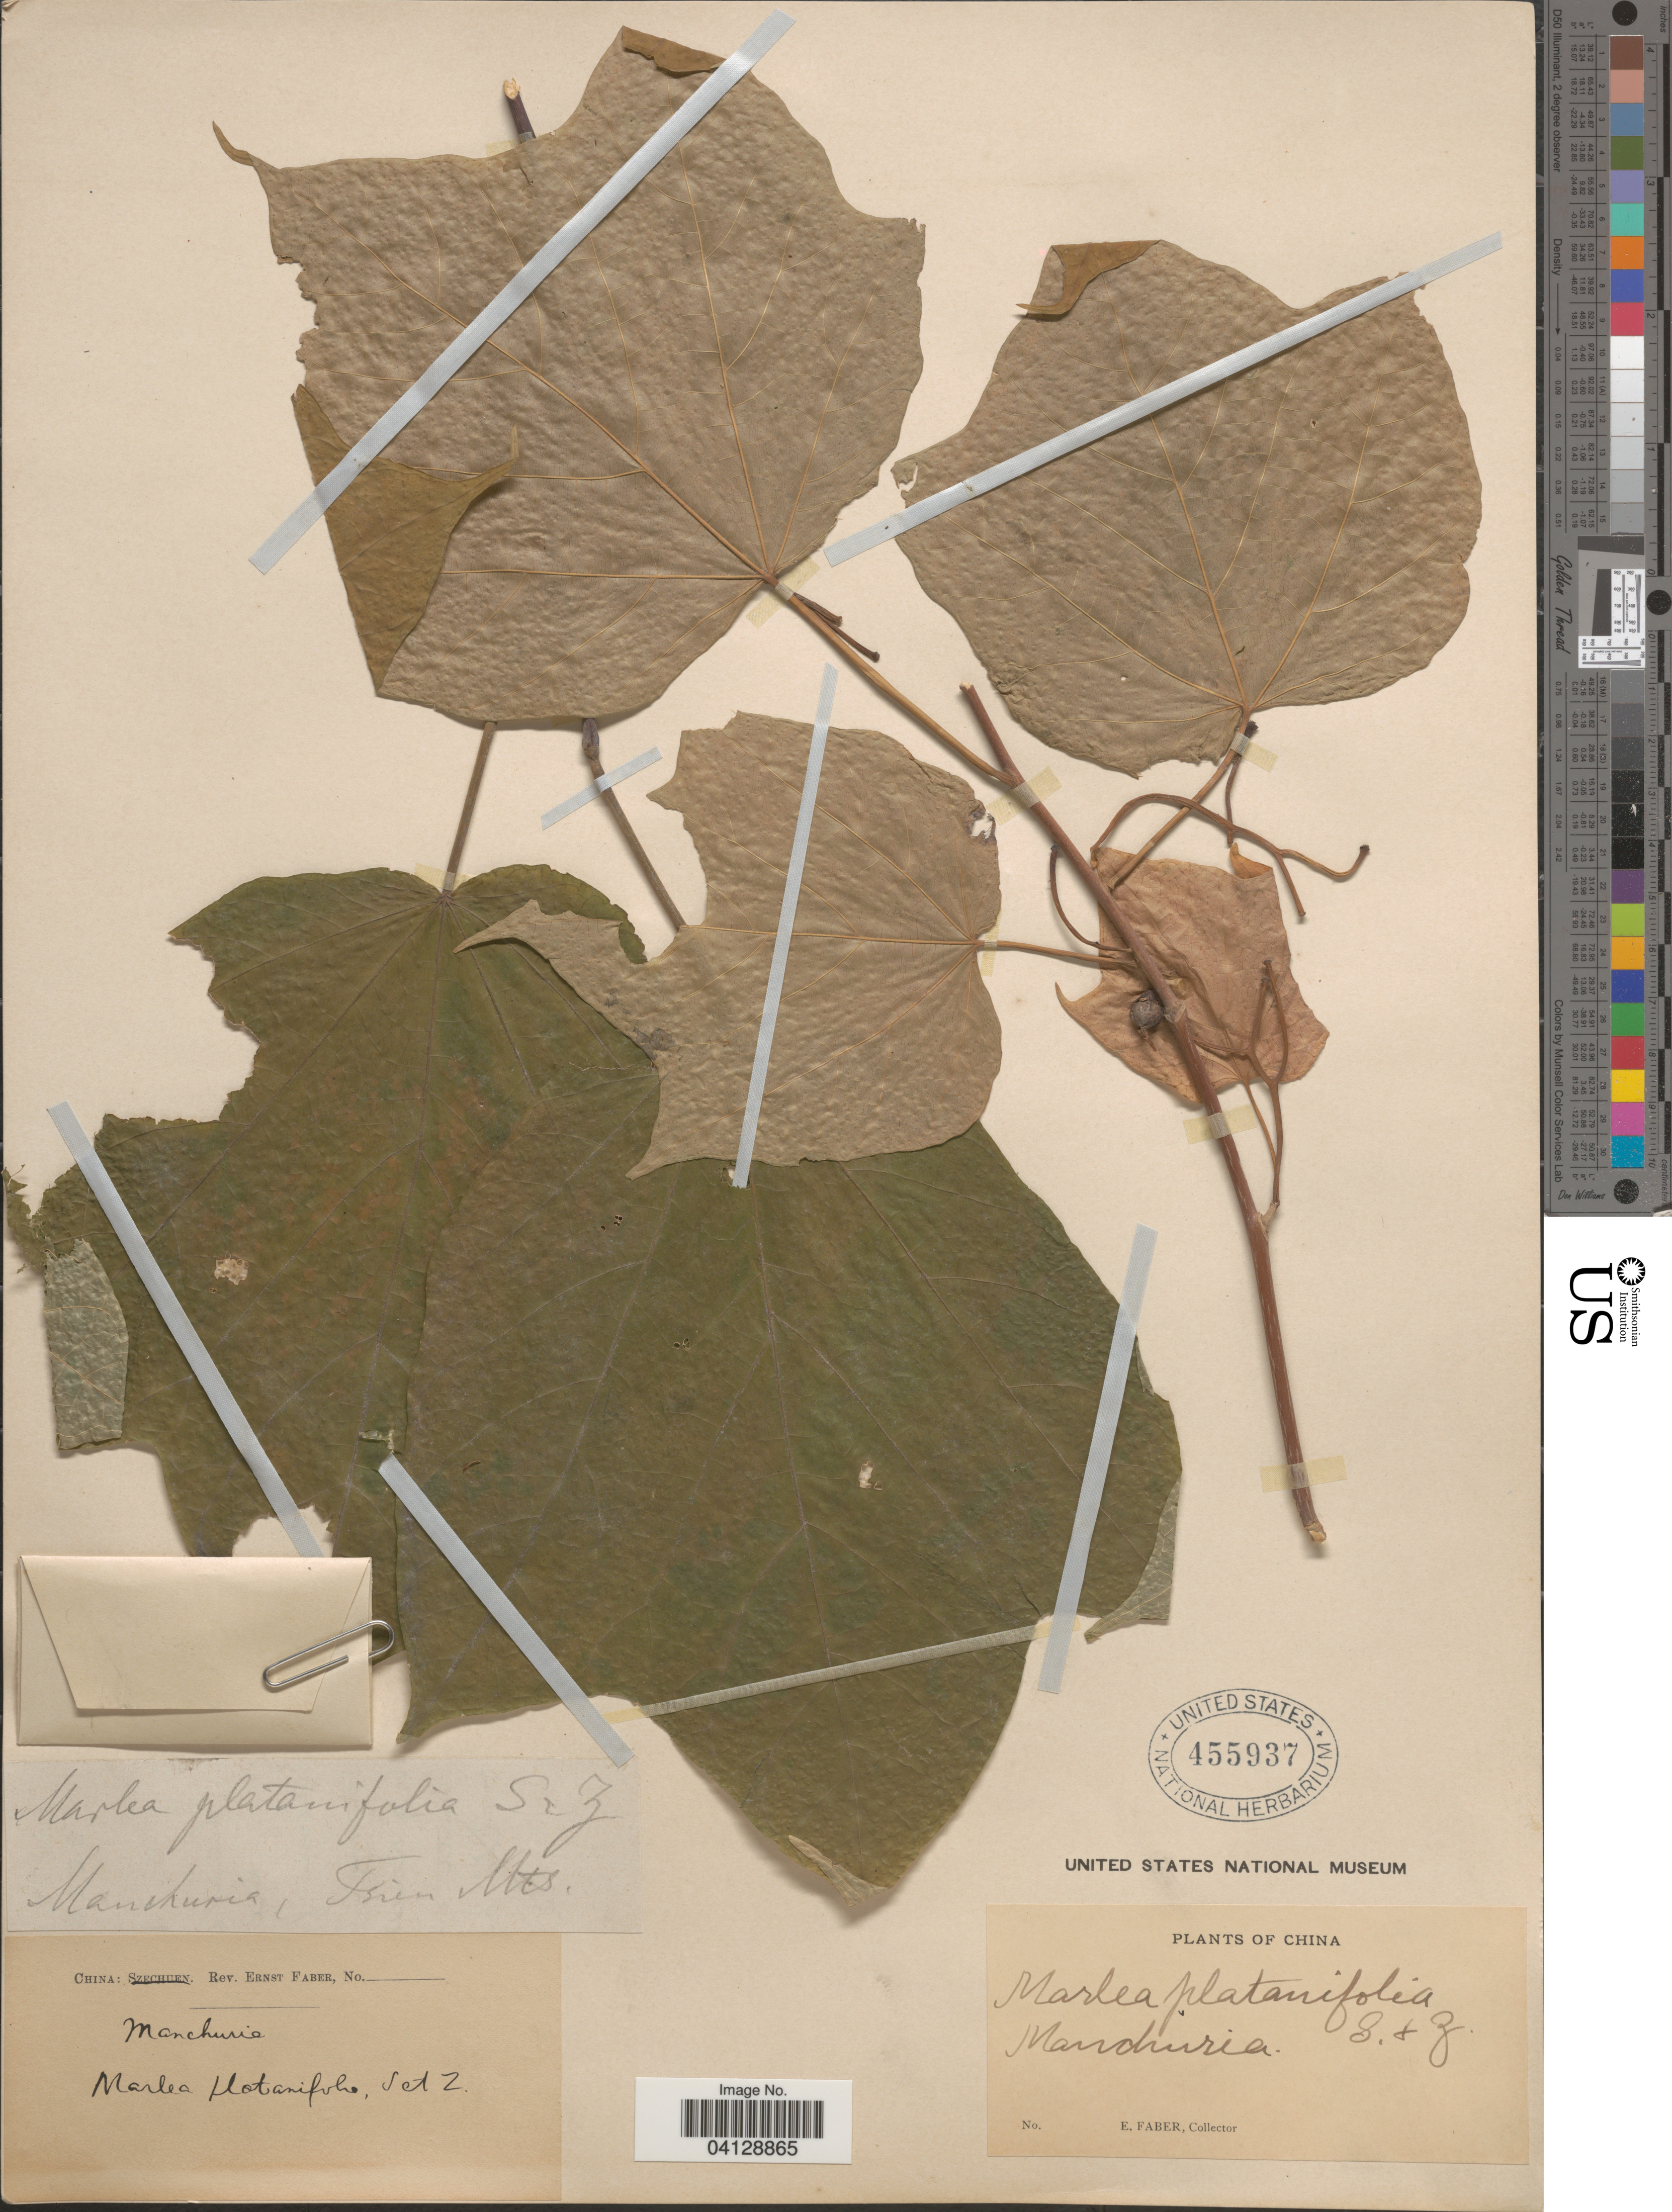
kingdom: Plantae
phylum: Tracheophyta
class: Magnoliopsida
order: Cornales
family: Cornaceae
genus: Alangium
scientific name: Alangium platanifolium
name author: (Siebold & Zucc.) Harms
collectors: E. Faber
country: China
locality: Manchuria, Tsien Mts.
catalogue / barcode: US 455937